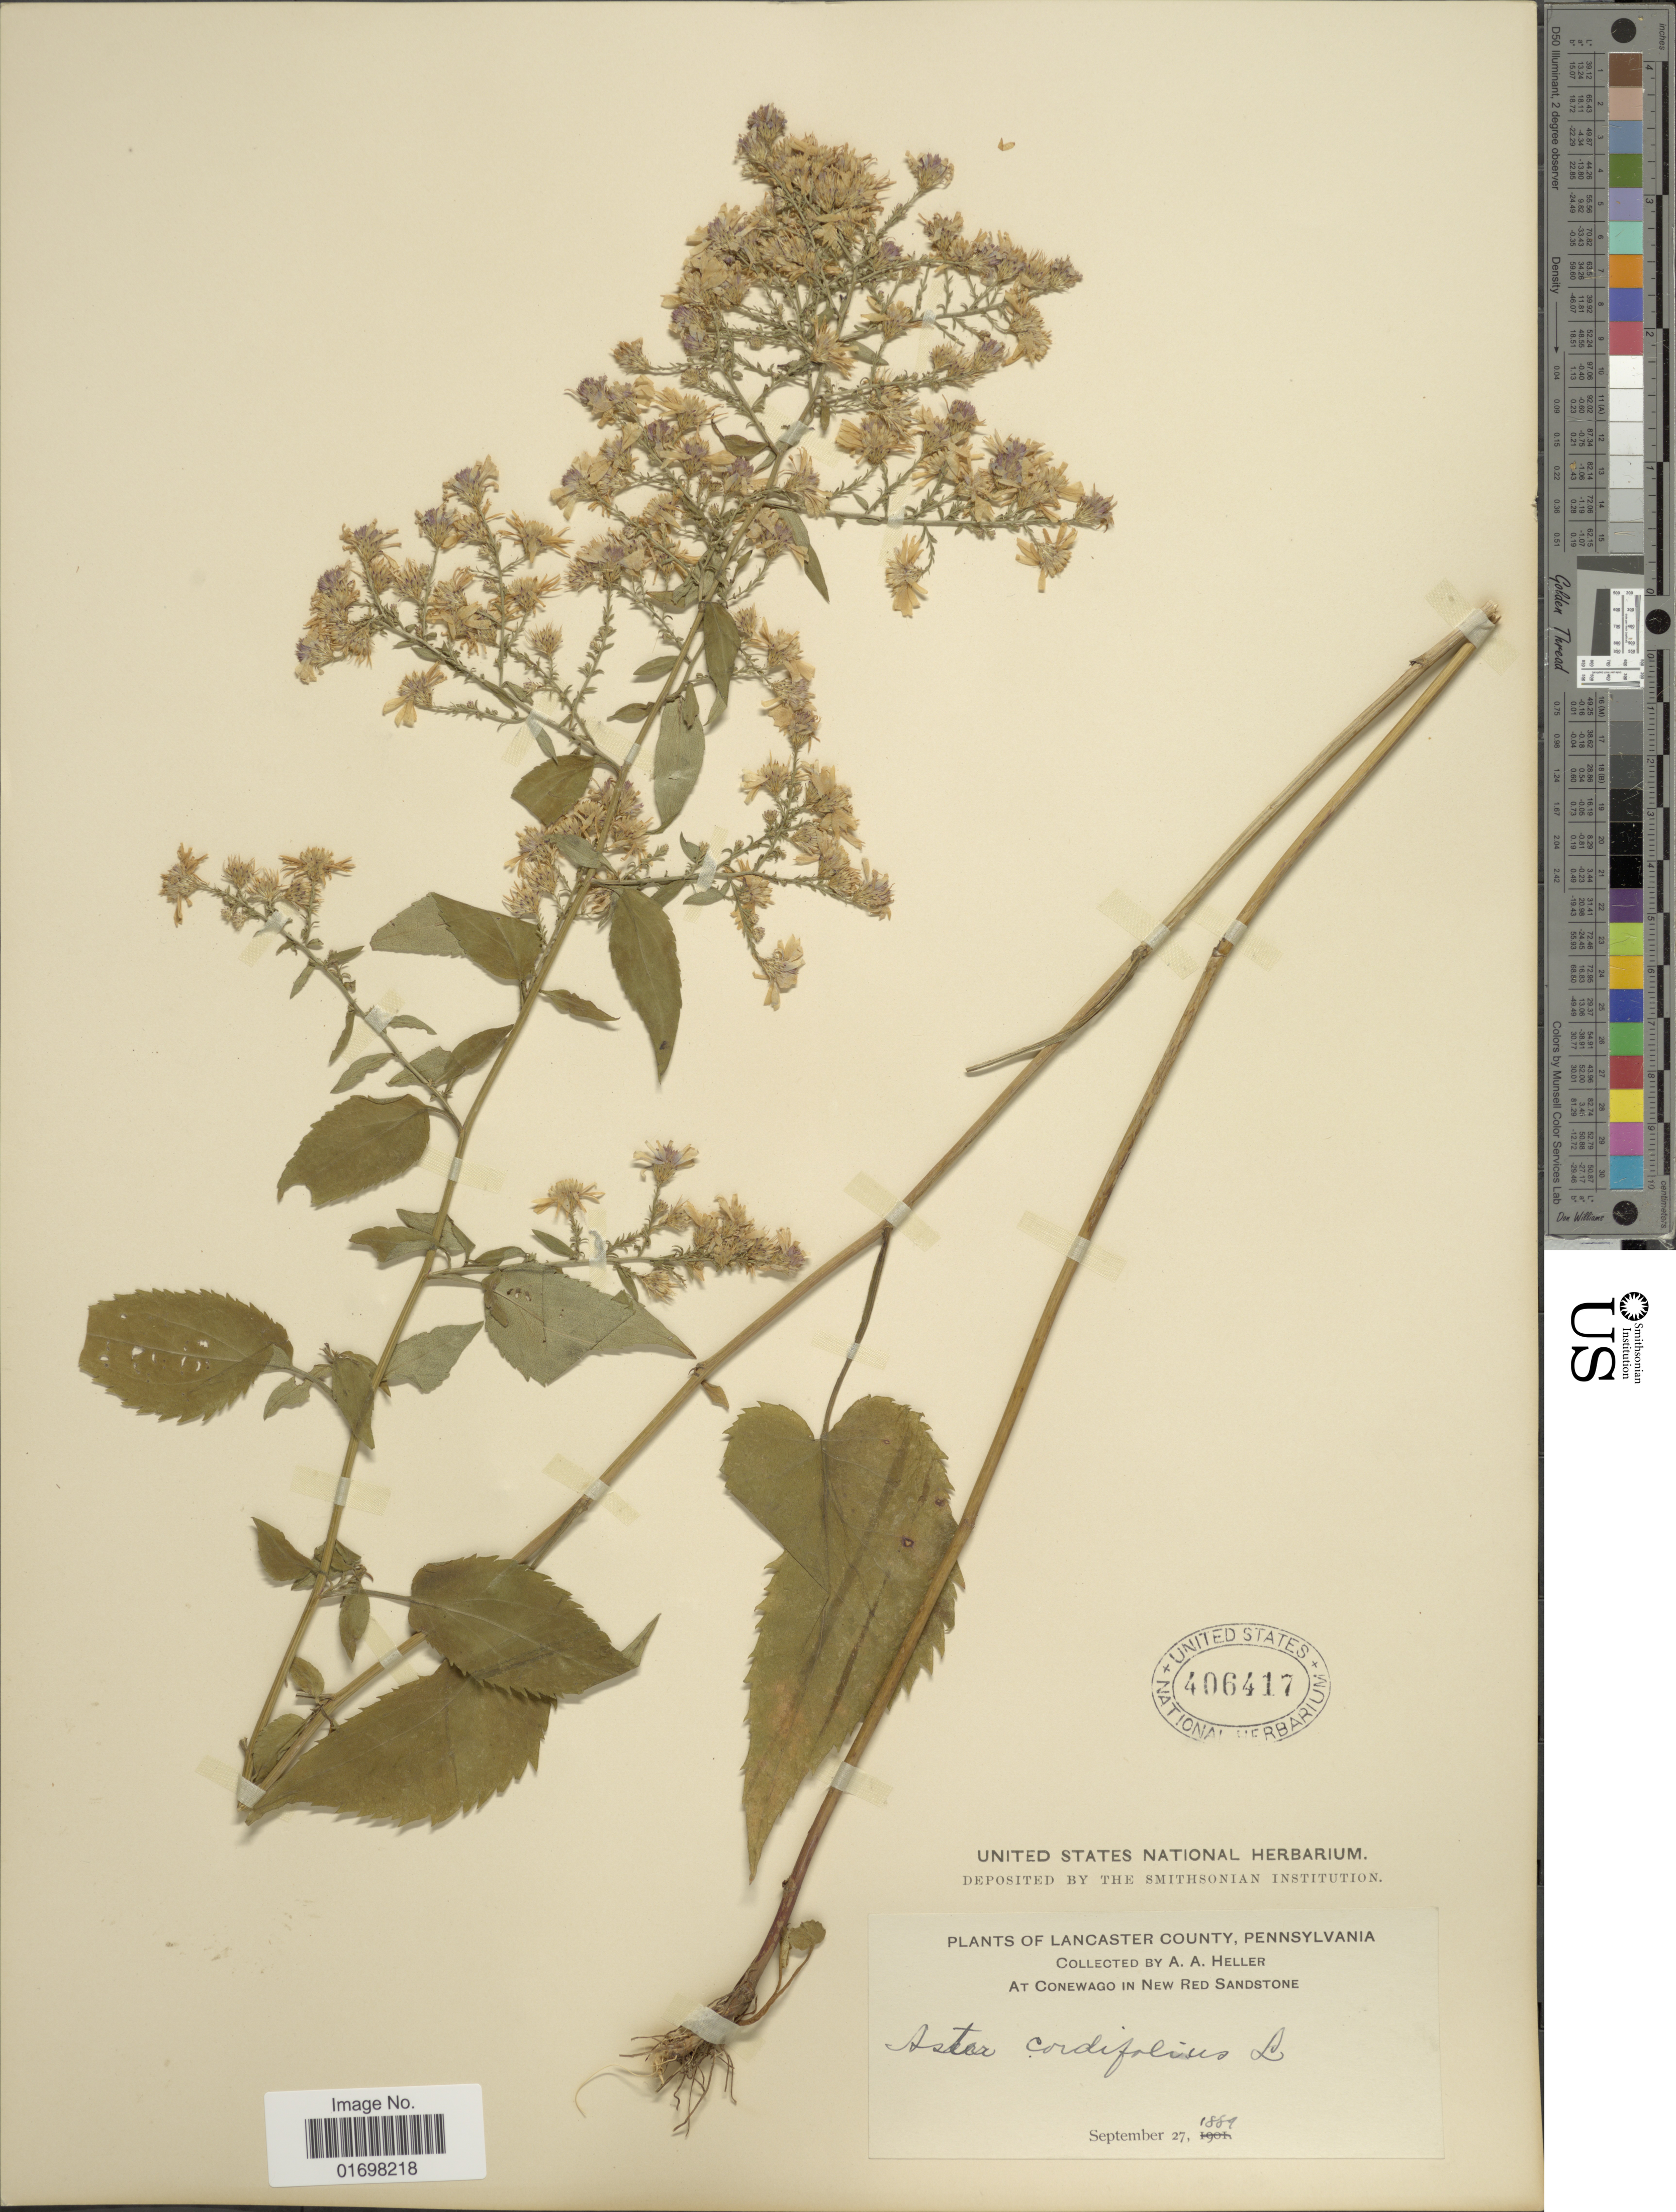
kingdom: Plantae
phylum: Tracheophyta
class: Magnoliopsida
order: Asterales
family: Asteraceae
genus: Symphyotrichum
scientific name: Symphyotrichum cordifolium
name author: (L.) G.L. Nesom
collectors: A. A. Heller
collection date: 1889-09-27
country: United States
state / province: Pennsylvania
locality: Lancaster, Pennsylvania, At Conewago in New Red Sandstone.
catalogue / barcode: US 406417